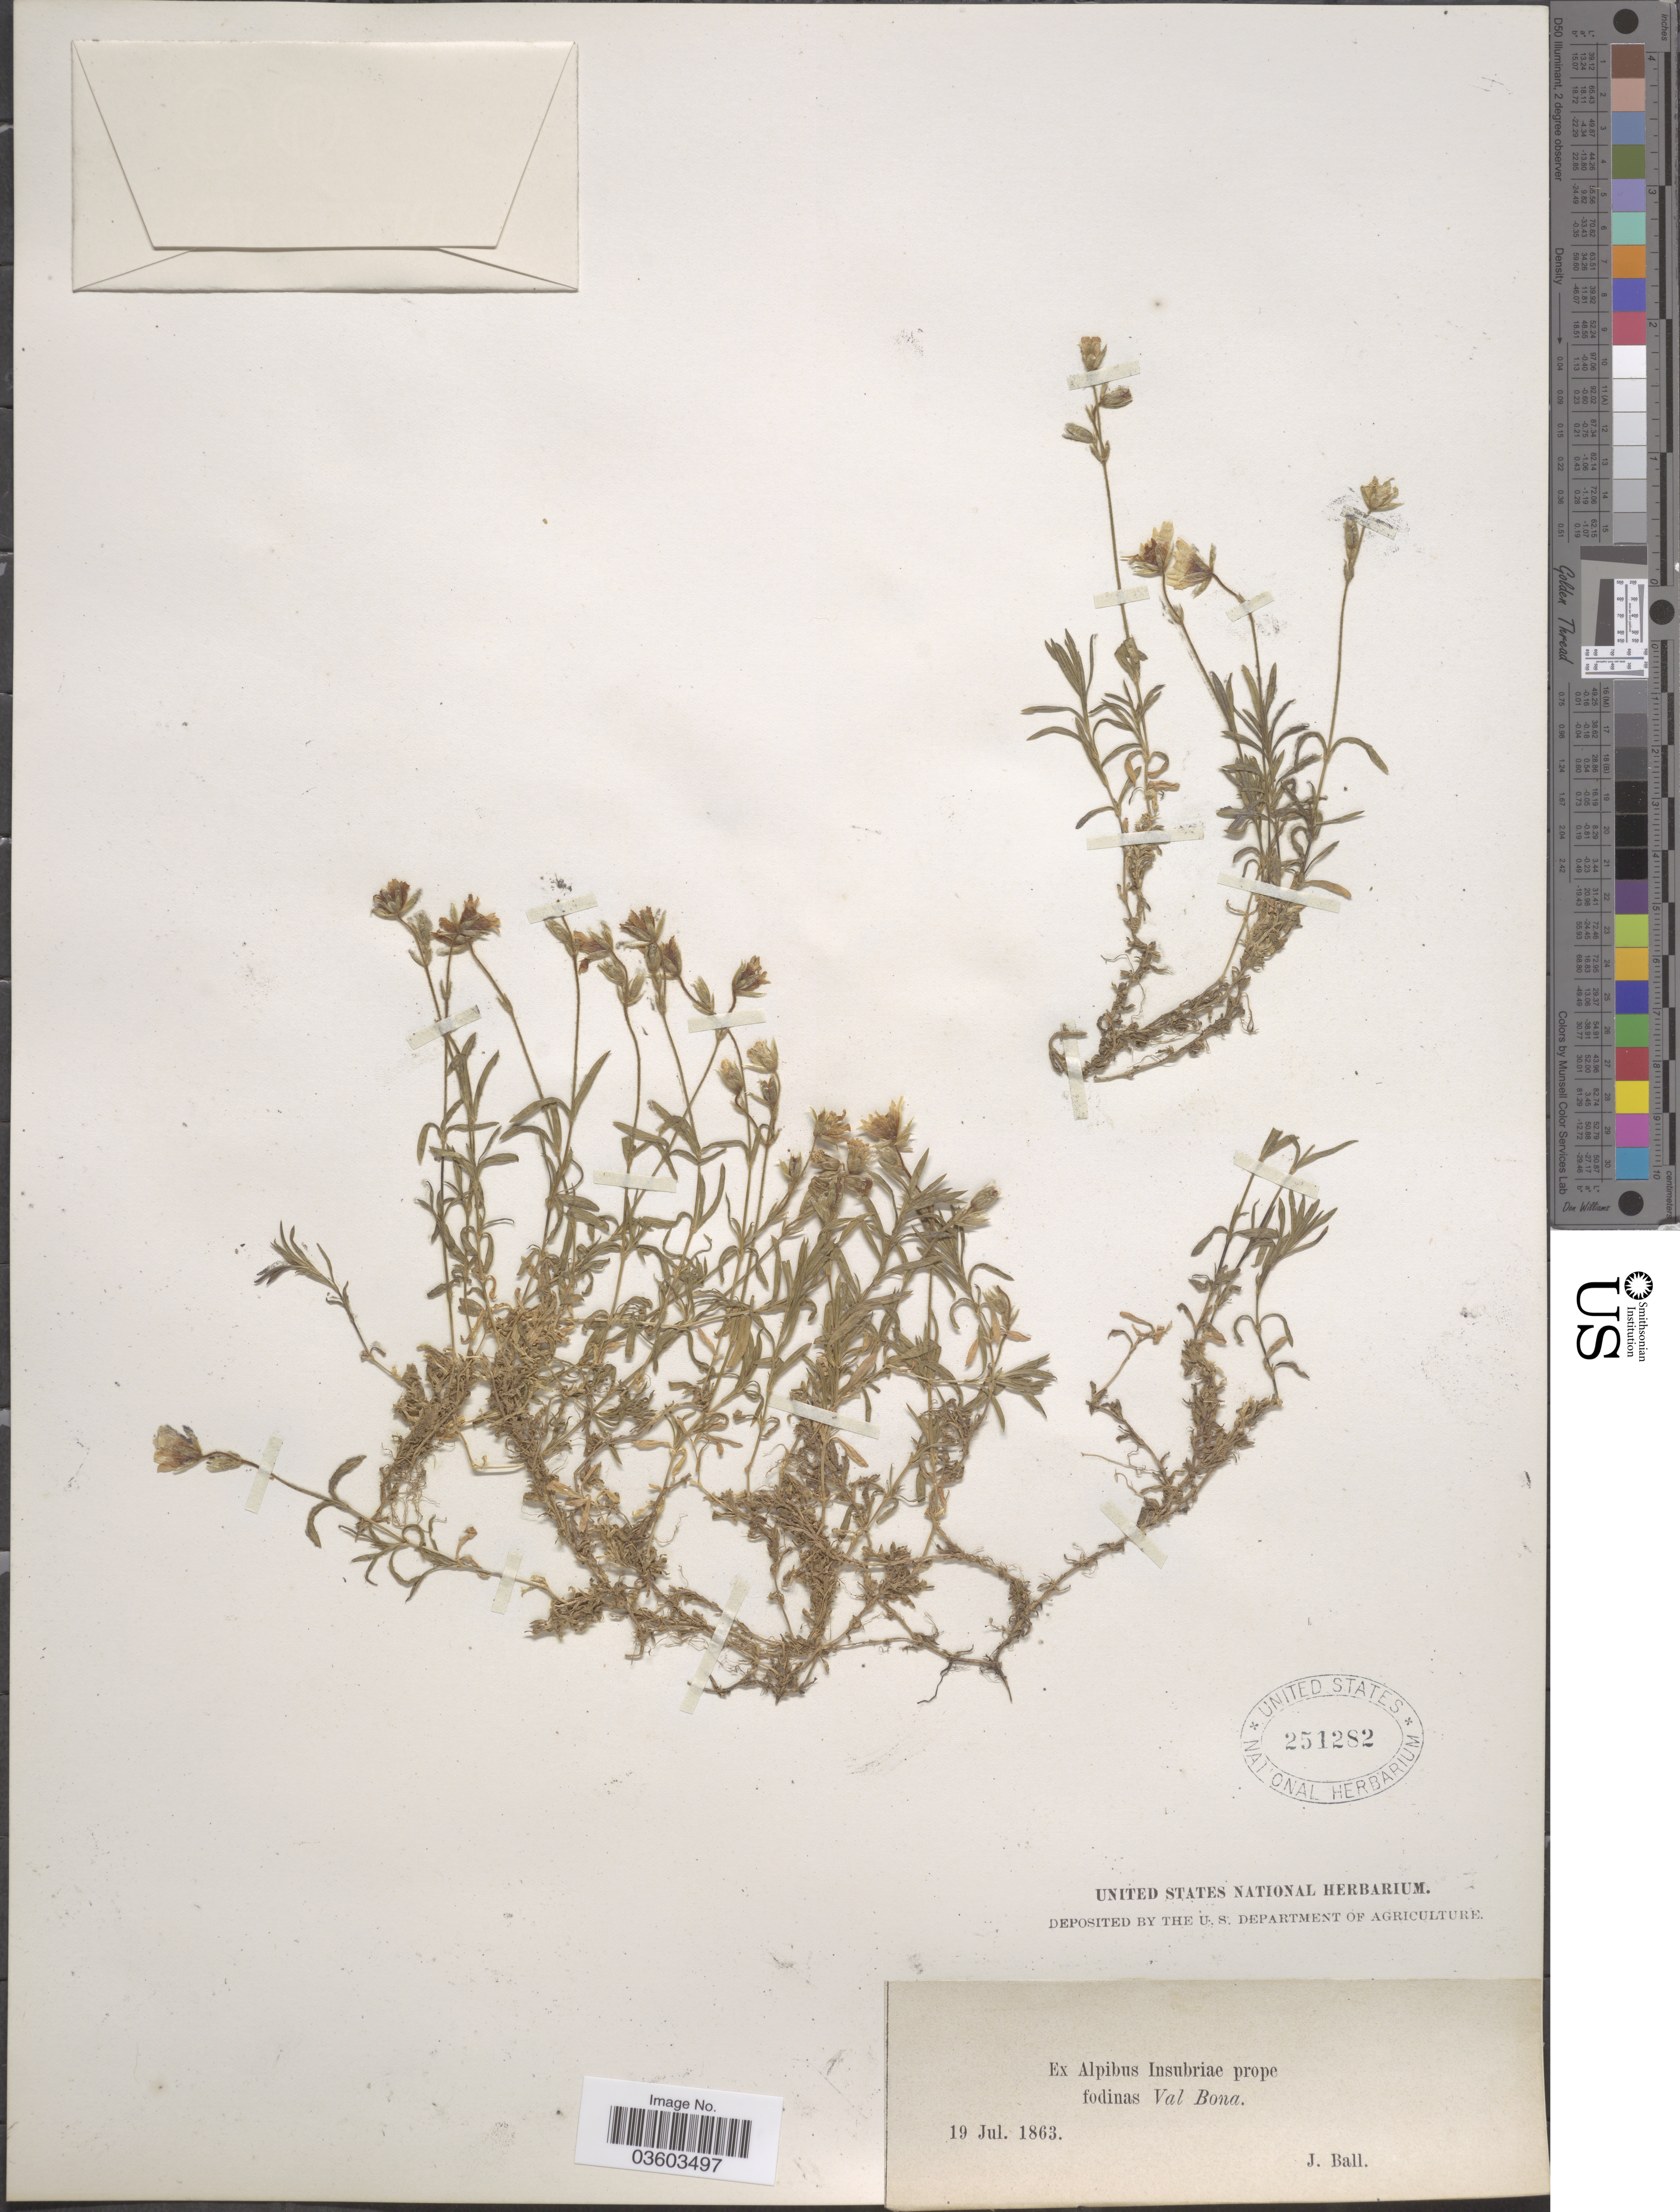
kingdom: Plantae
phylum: Tracheophyta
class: Magnoliopsida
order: Caryophyllales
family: Caryophyllaceae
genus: Cerastium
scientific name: Cerastium sp.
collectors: J. Ball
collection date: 1863-07-19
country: Italy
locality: Ex Alpibus Insubriæ prope fodinas Val Bona.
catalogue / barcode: US 251282